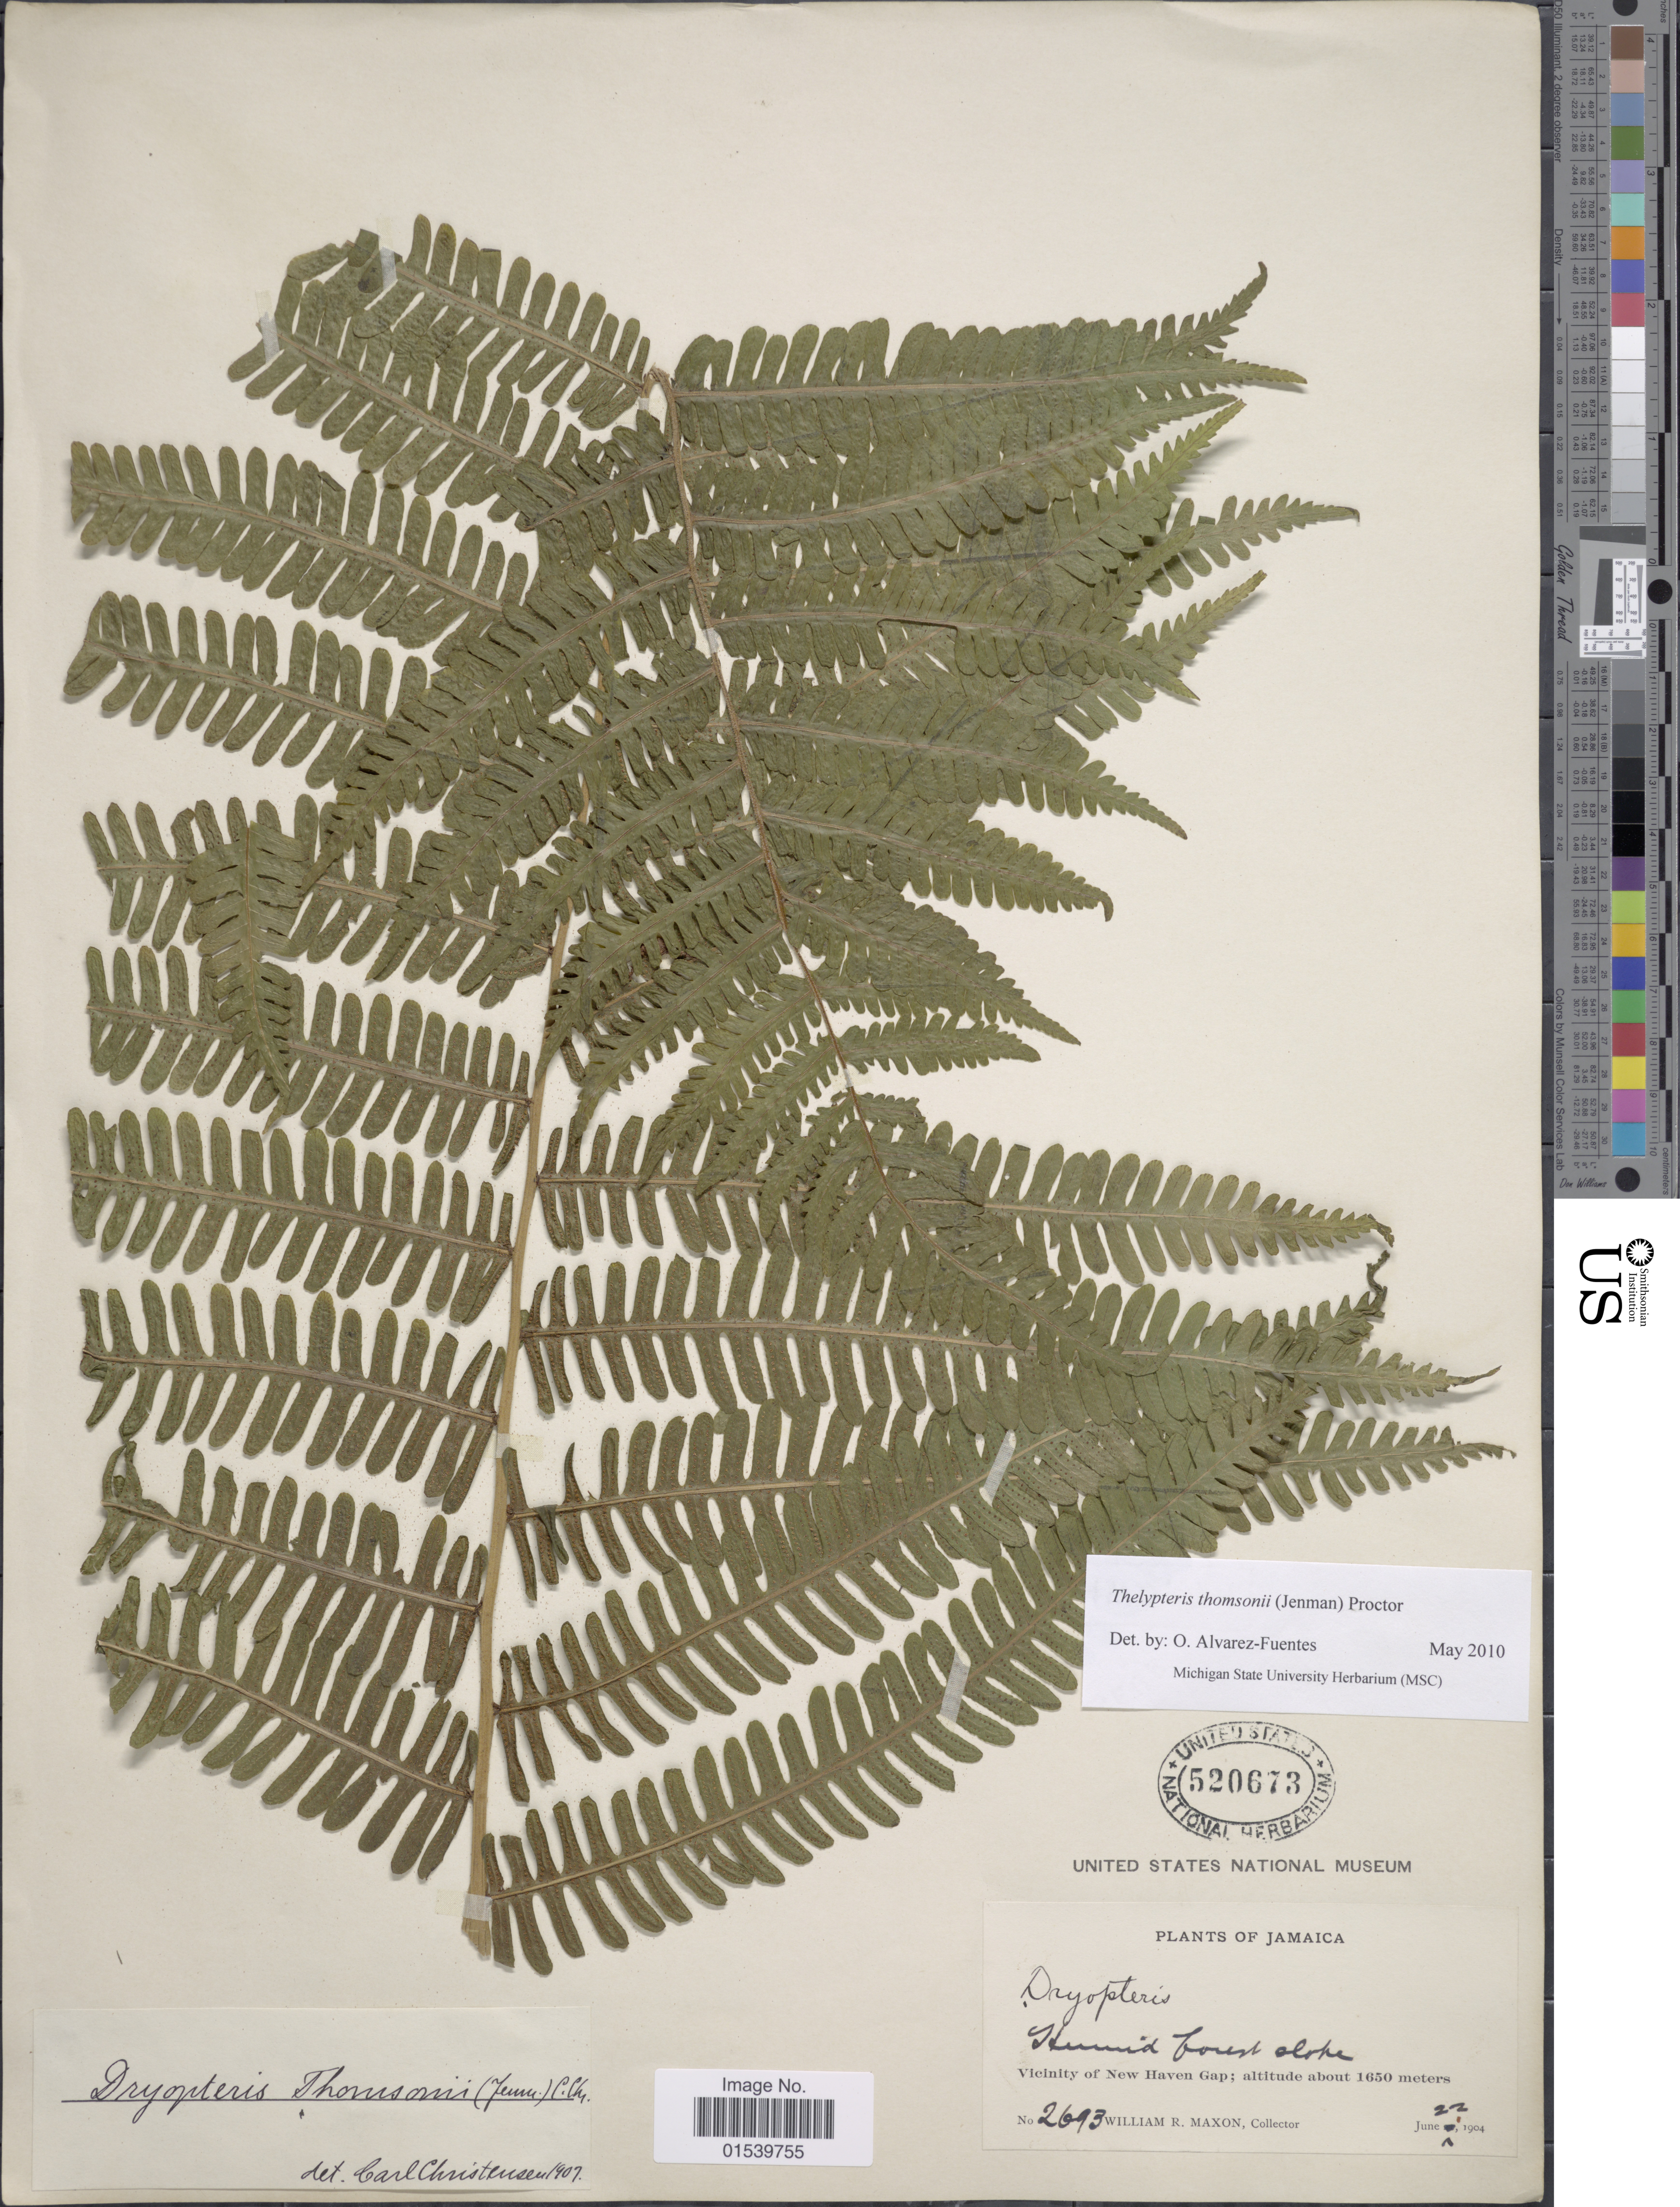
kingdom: Plantae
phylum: Tracheophyta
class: Polypodiopsida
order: Polypodiales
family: Thelypteridaceae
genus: Amauropelta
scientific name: Amauropelta thomsonii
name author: (Jenman) Pic. Serm.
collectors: W. R. Maxon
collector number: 2693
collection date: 1904-06-22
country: Jamaica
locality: Humid forest slope, Vicinity of New Haven Gap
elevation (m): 1650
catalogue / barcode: US 520673